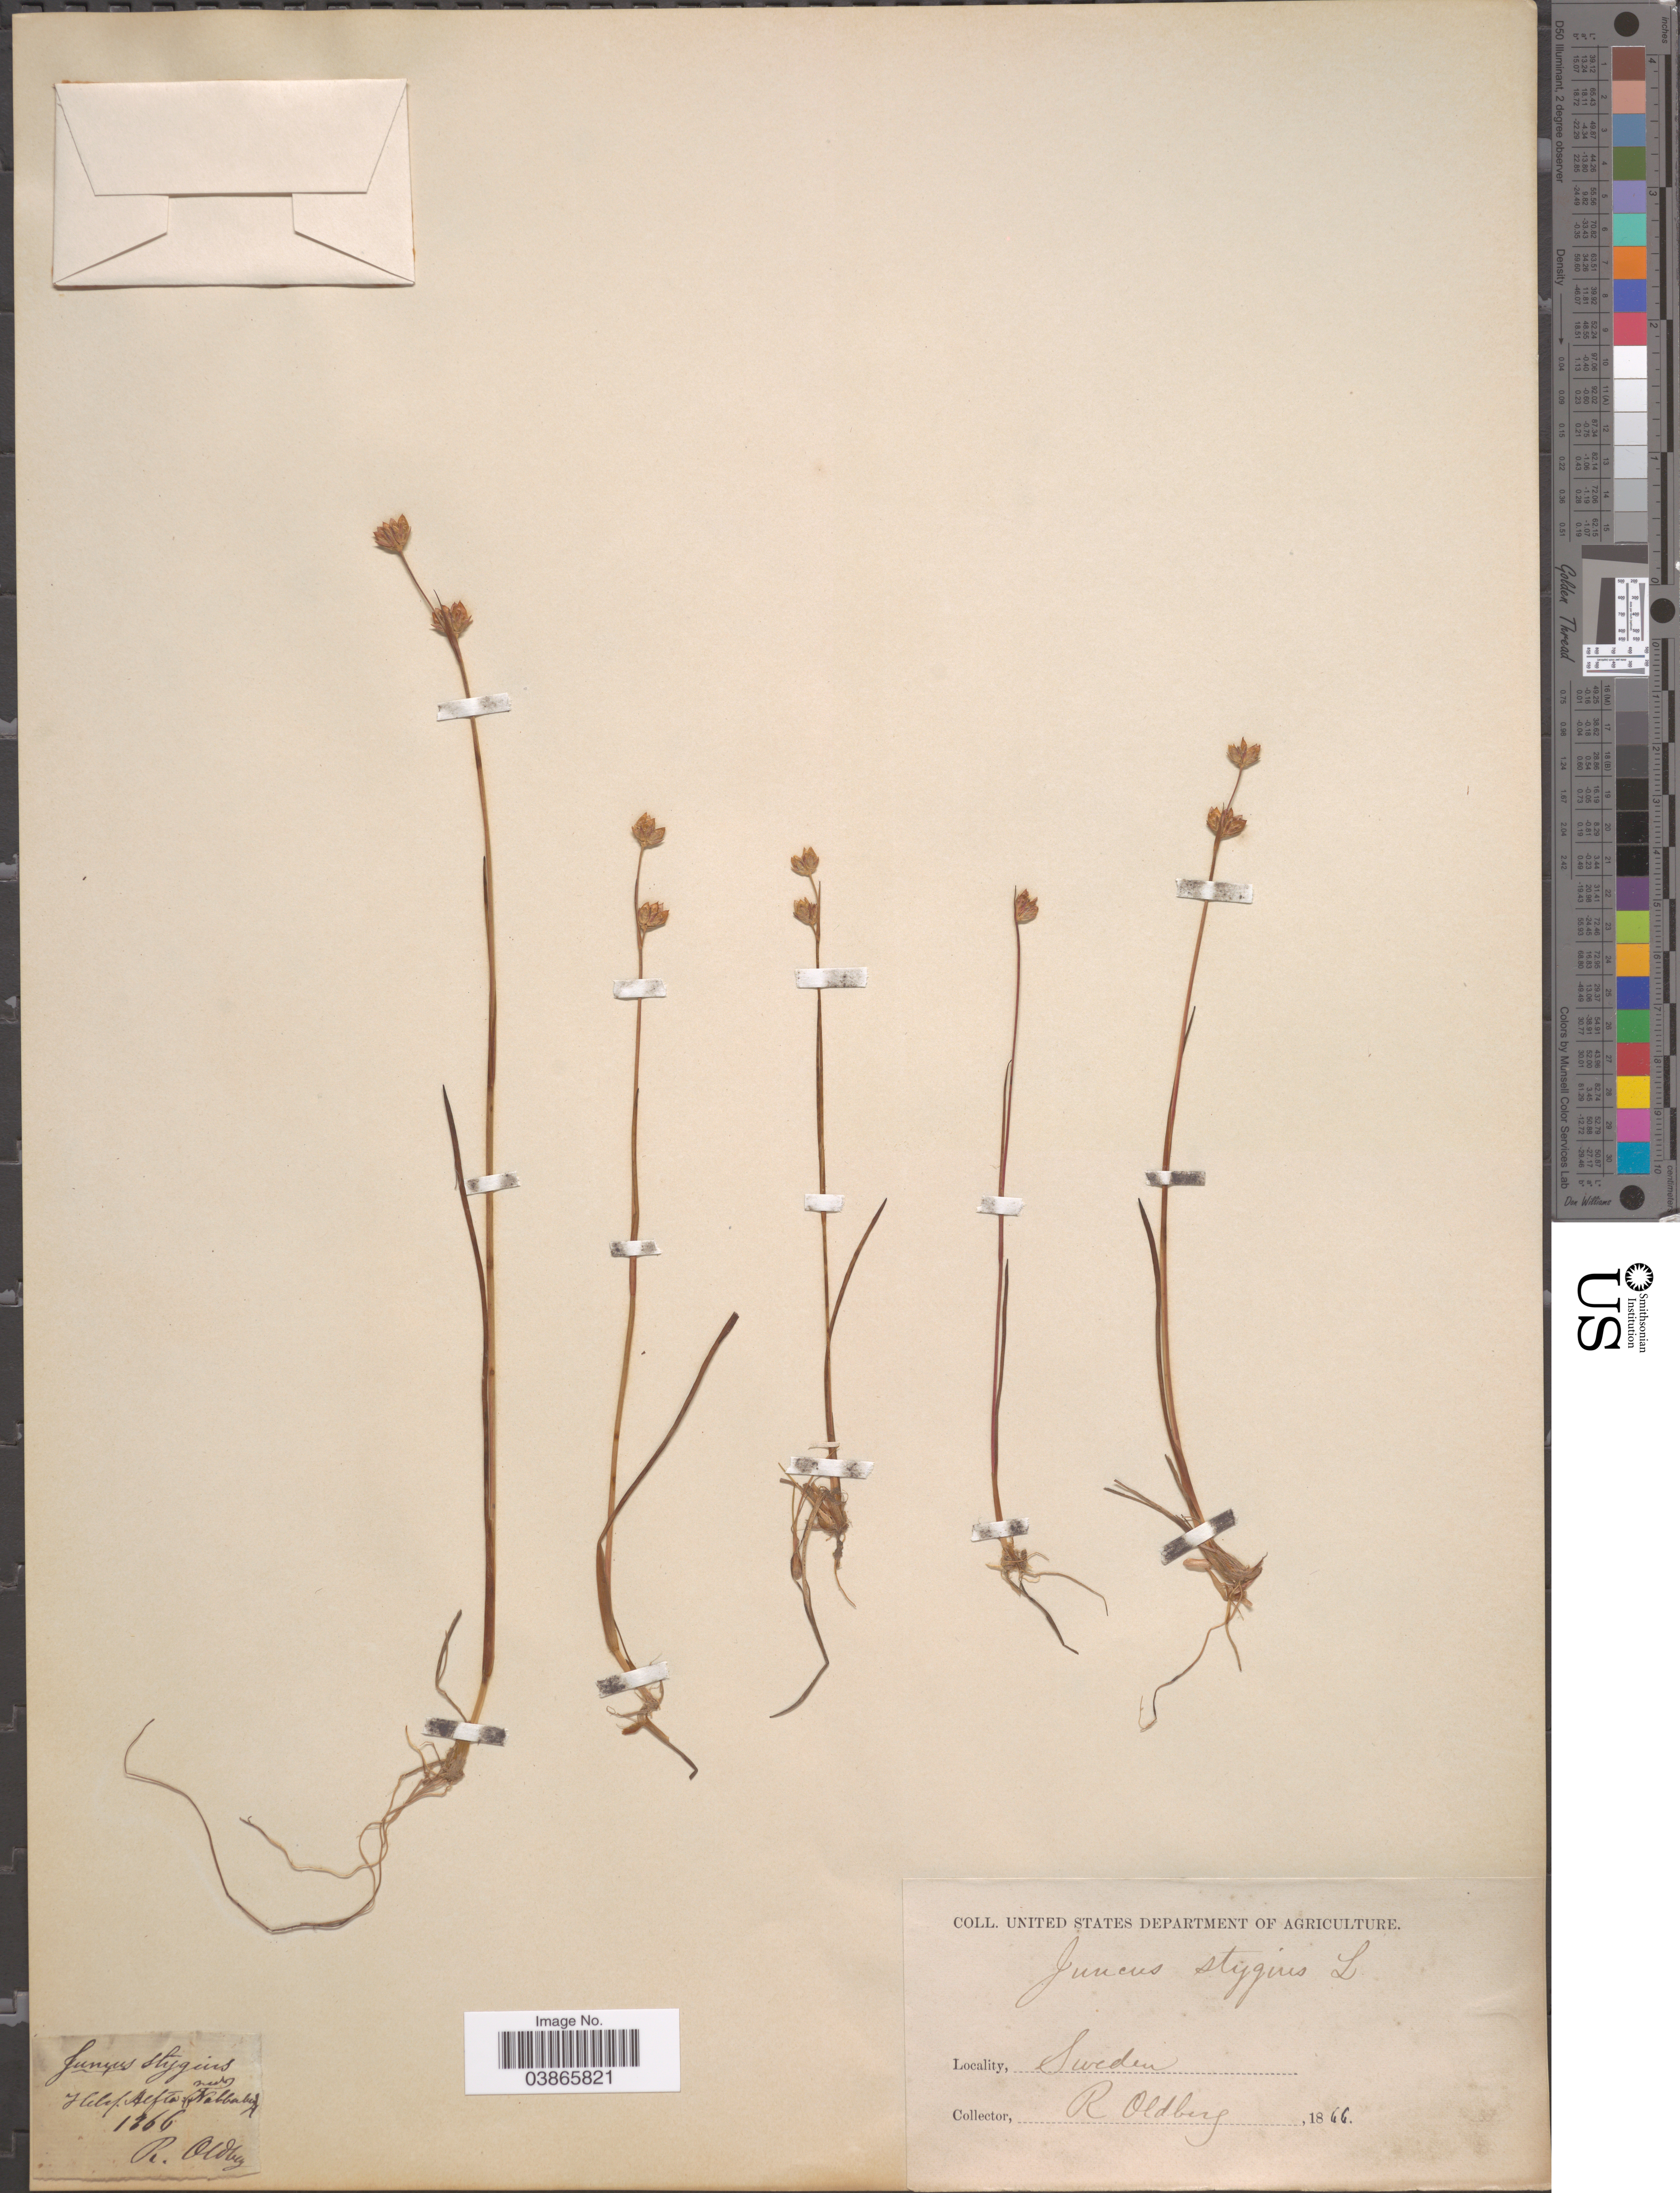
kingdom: Plantae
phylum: Tracheophyta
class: Liliopsida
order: Poales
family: Juncaceae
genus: Juncus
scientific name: Juncus stygius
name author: L.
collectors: R. Oldberg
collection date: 1866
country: Sweden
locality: Helsl, Alfta [illegible text].